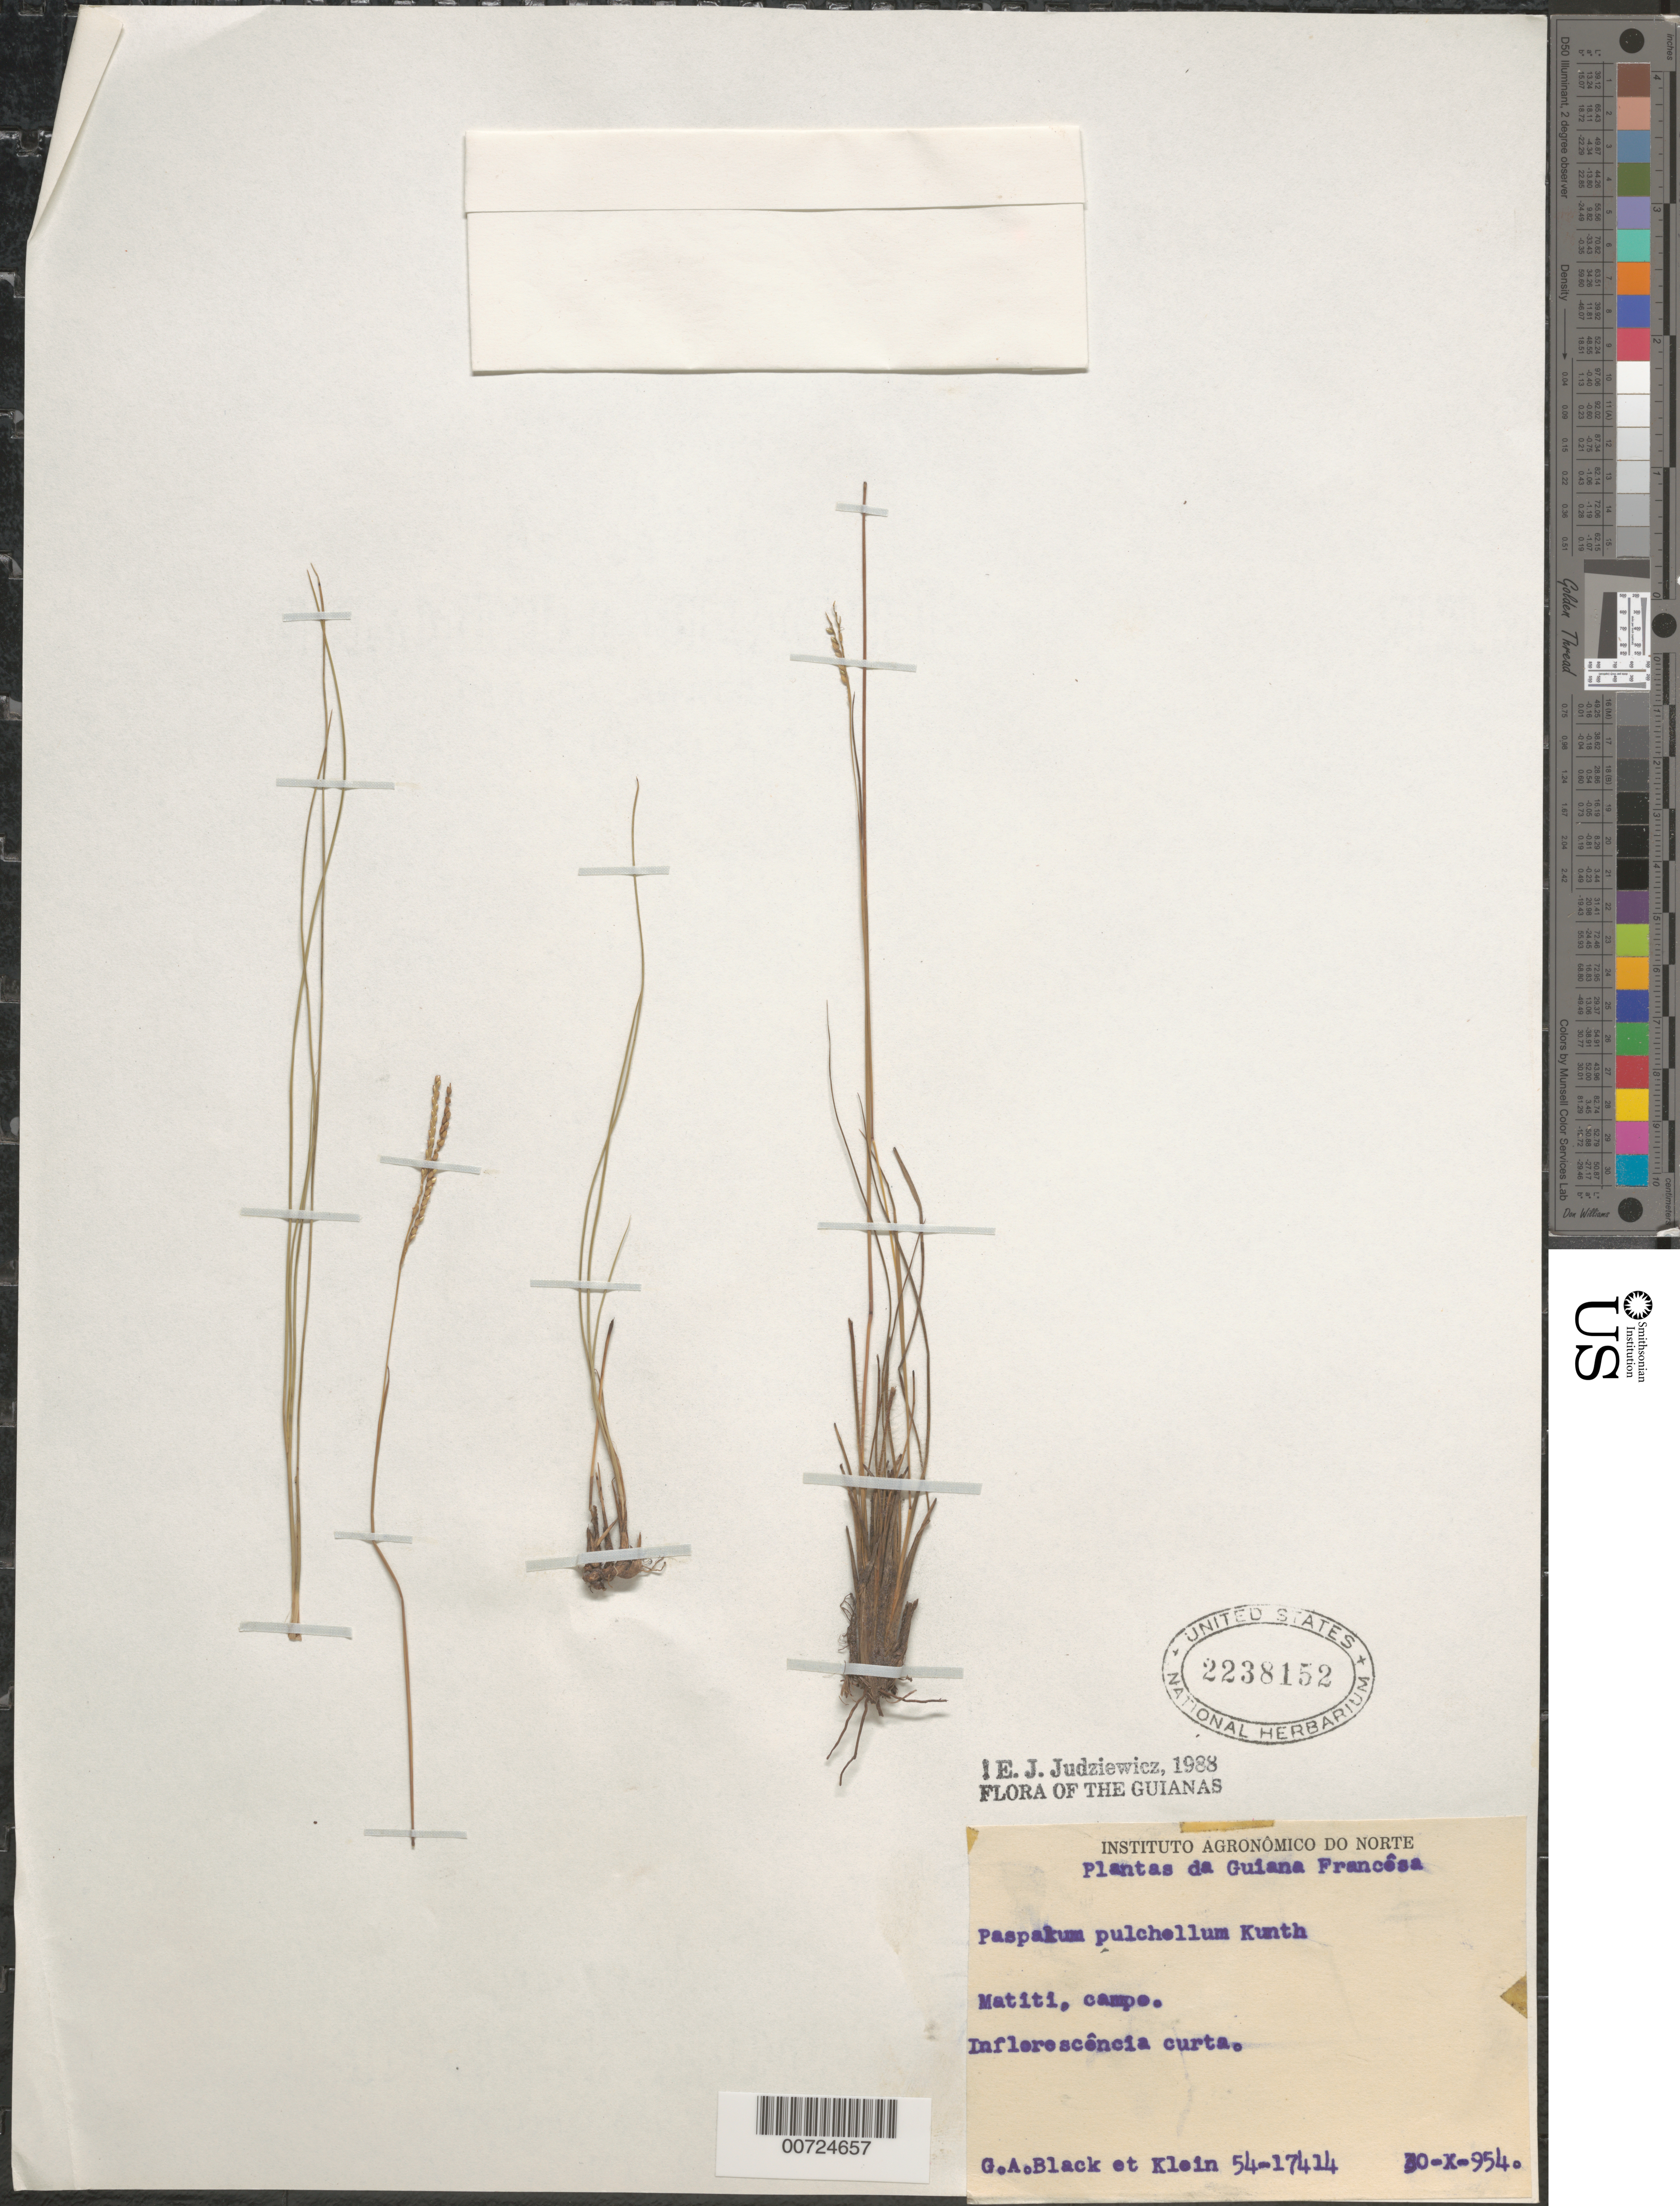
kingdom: Plantae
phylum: Tracheophyta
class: Liliopsida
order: Poales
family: Poaceae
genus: Paspalum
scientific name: Paspalum pulchellum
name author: Kunth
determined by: Judziewicz, E. J.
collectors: G. A. Black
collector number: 54 17414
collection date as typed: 30-Oct-54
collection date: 1954-10-30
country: French Guiana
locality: Matiti, campo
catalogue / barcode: US 2238152